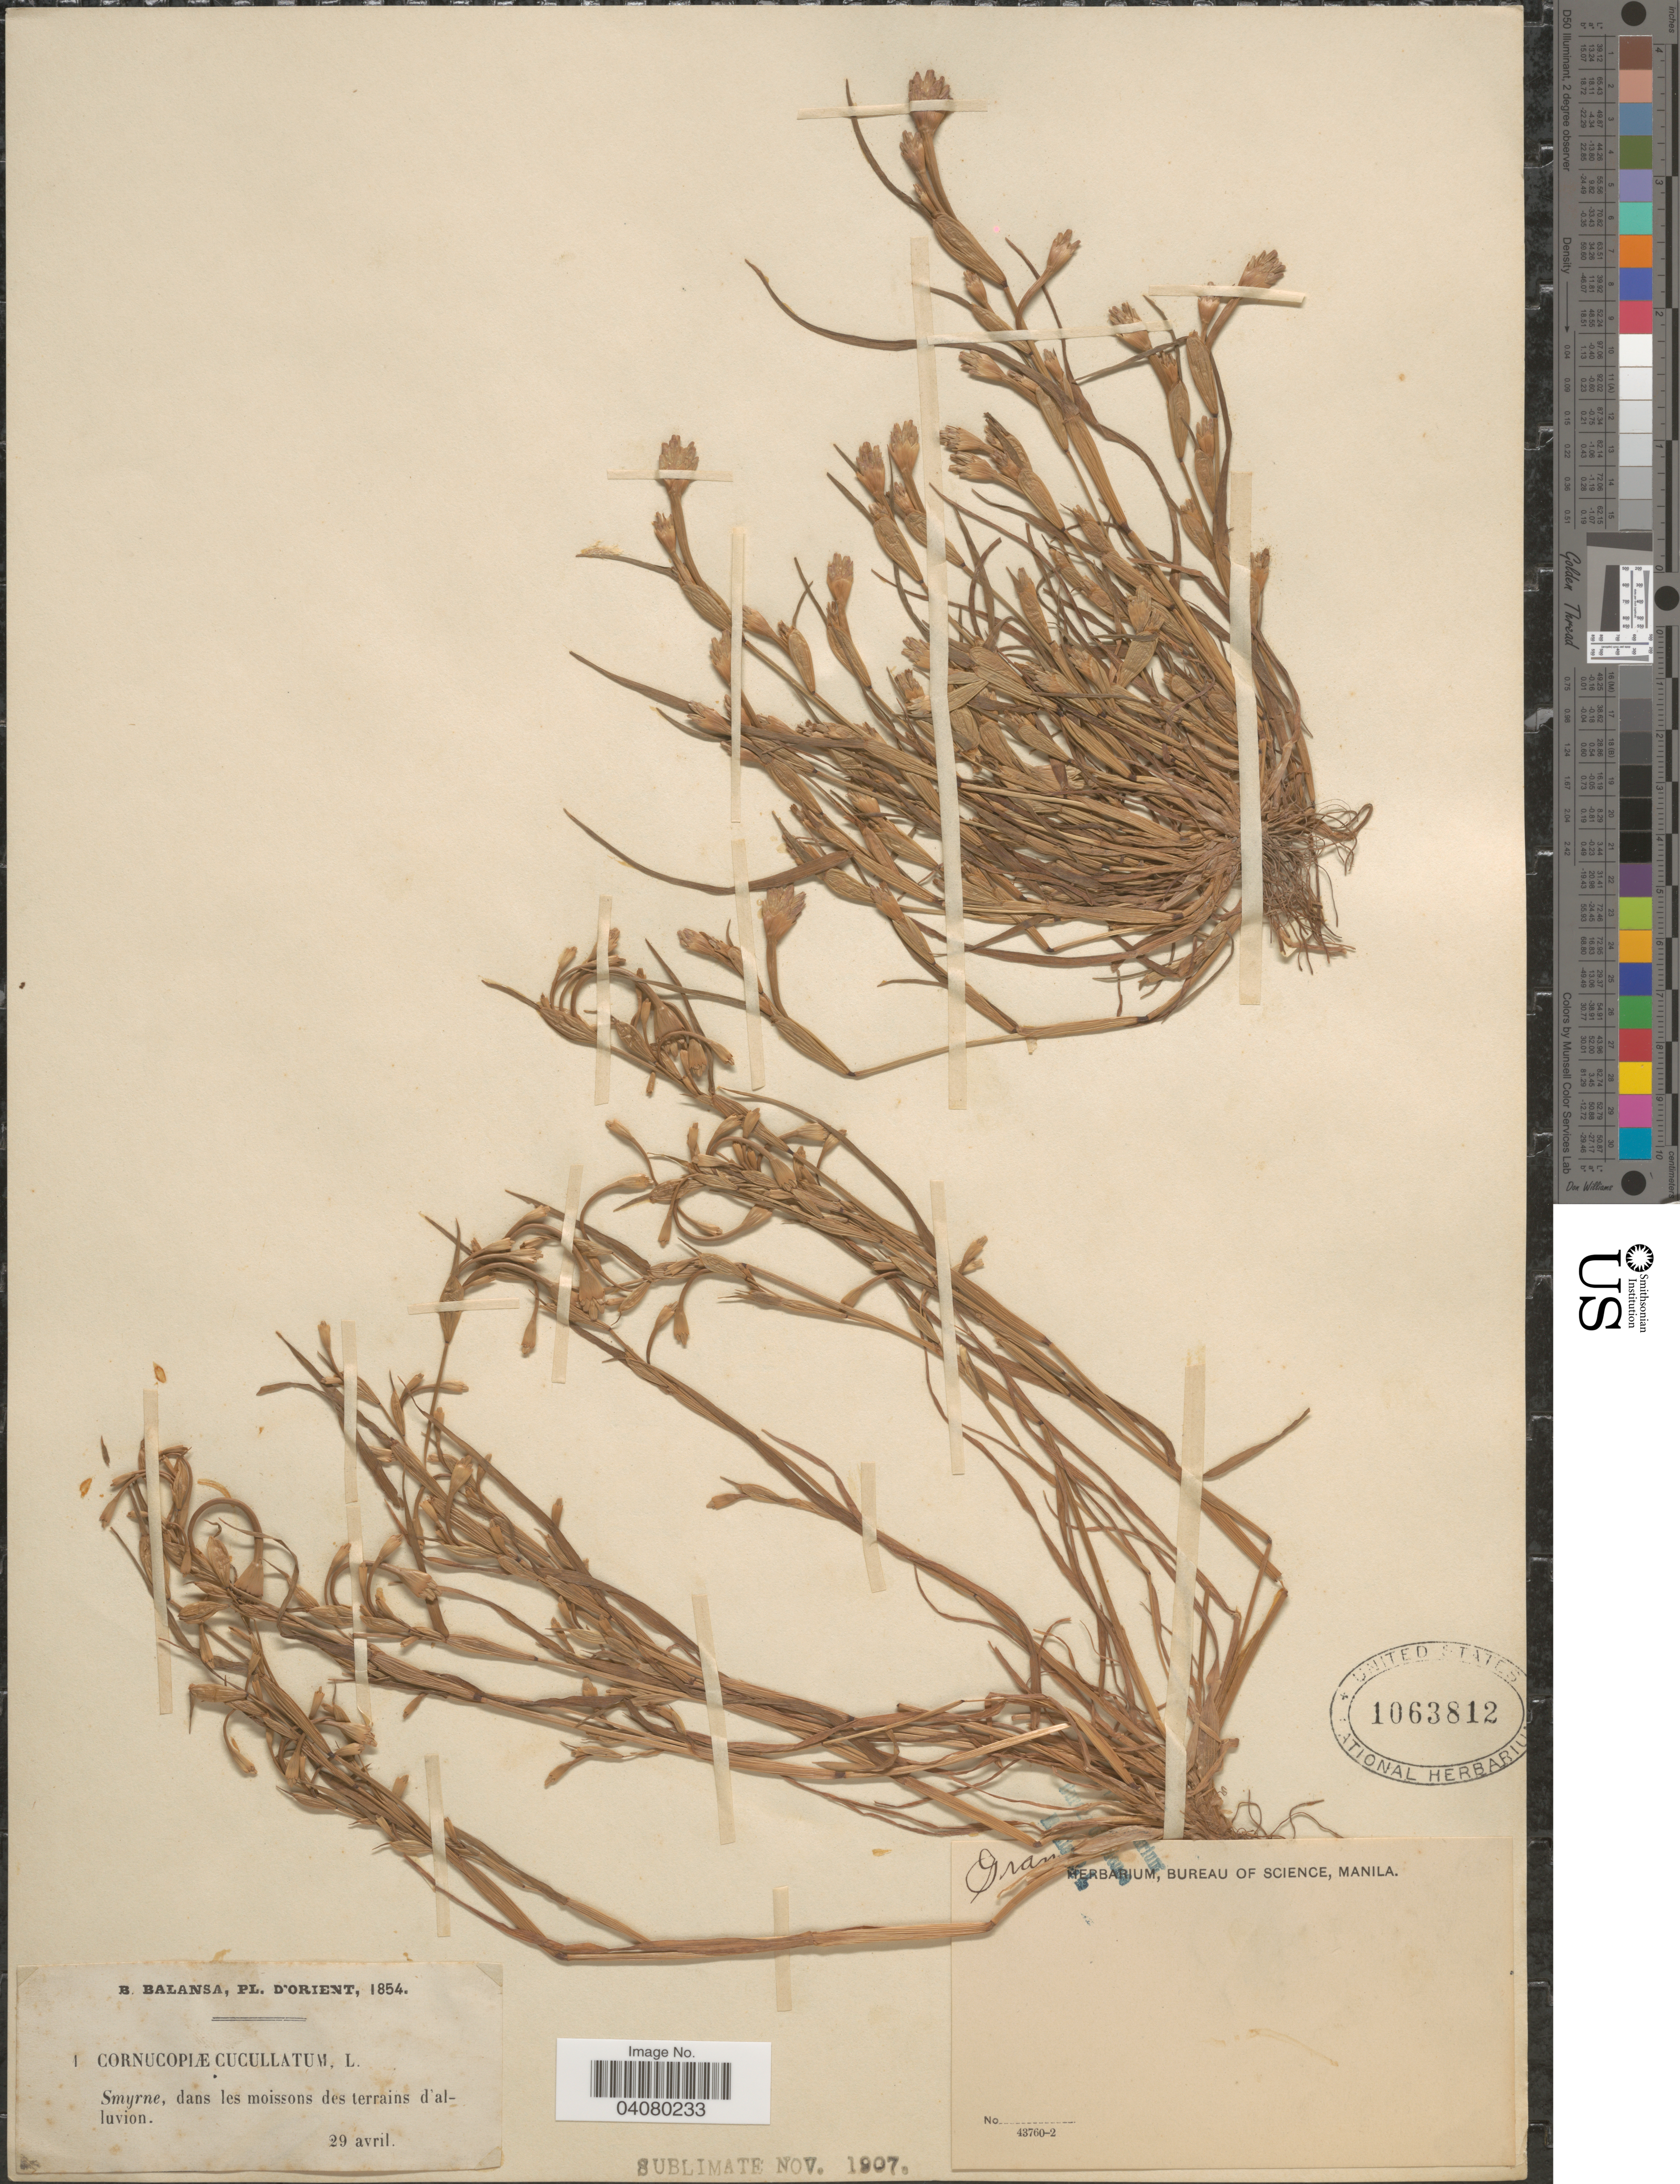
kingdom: Plantae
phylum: Tracheophyta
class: Liliopsida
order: Poales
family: Poaceae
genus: Cornucopiae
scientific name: Cornucopiae cucullatum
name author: L.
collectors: B. Balansa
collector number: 1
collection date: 1854-04-29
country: Turkey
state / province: Izmir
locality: Smyrne, dans les moissons des terrains d'alluvion. D'Orient.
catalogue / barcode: US 1063812